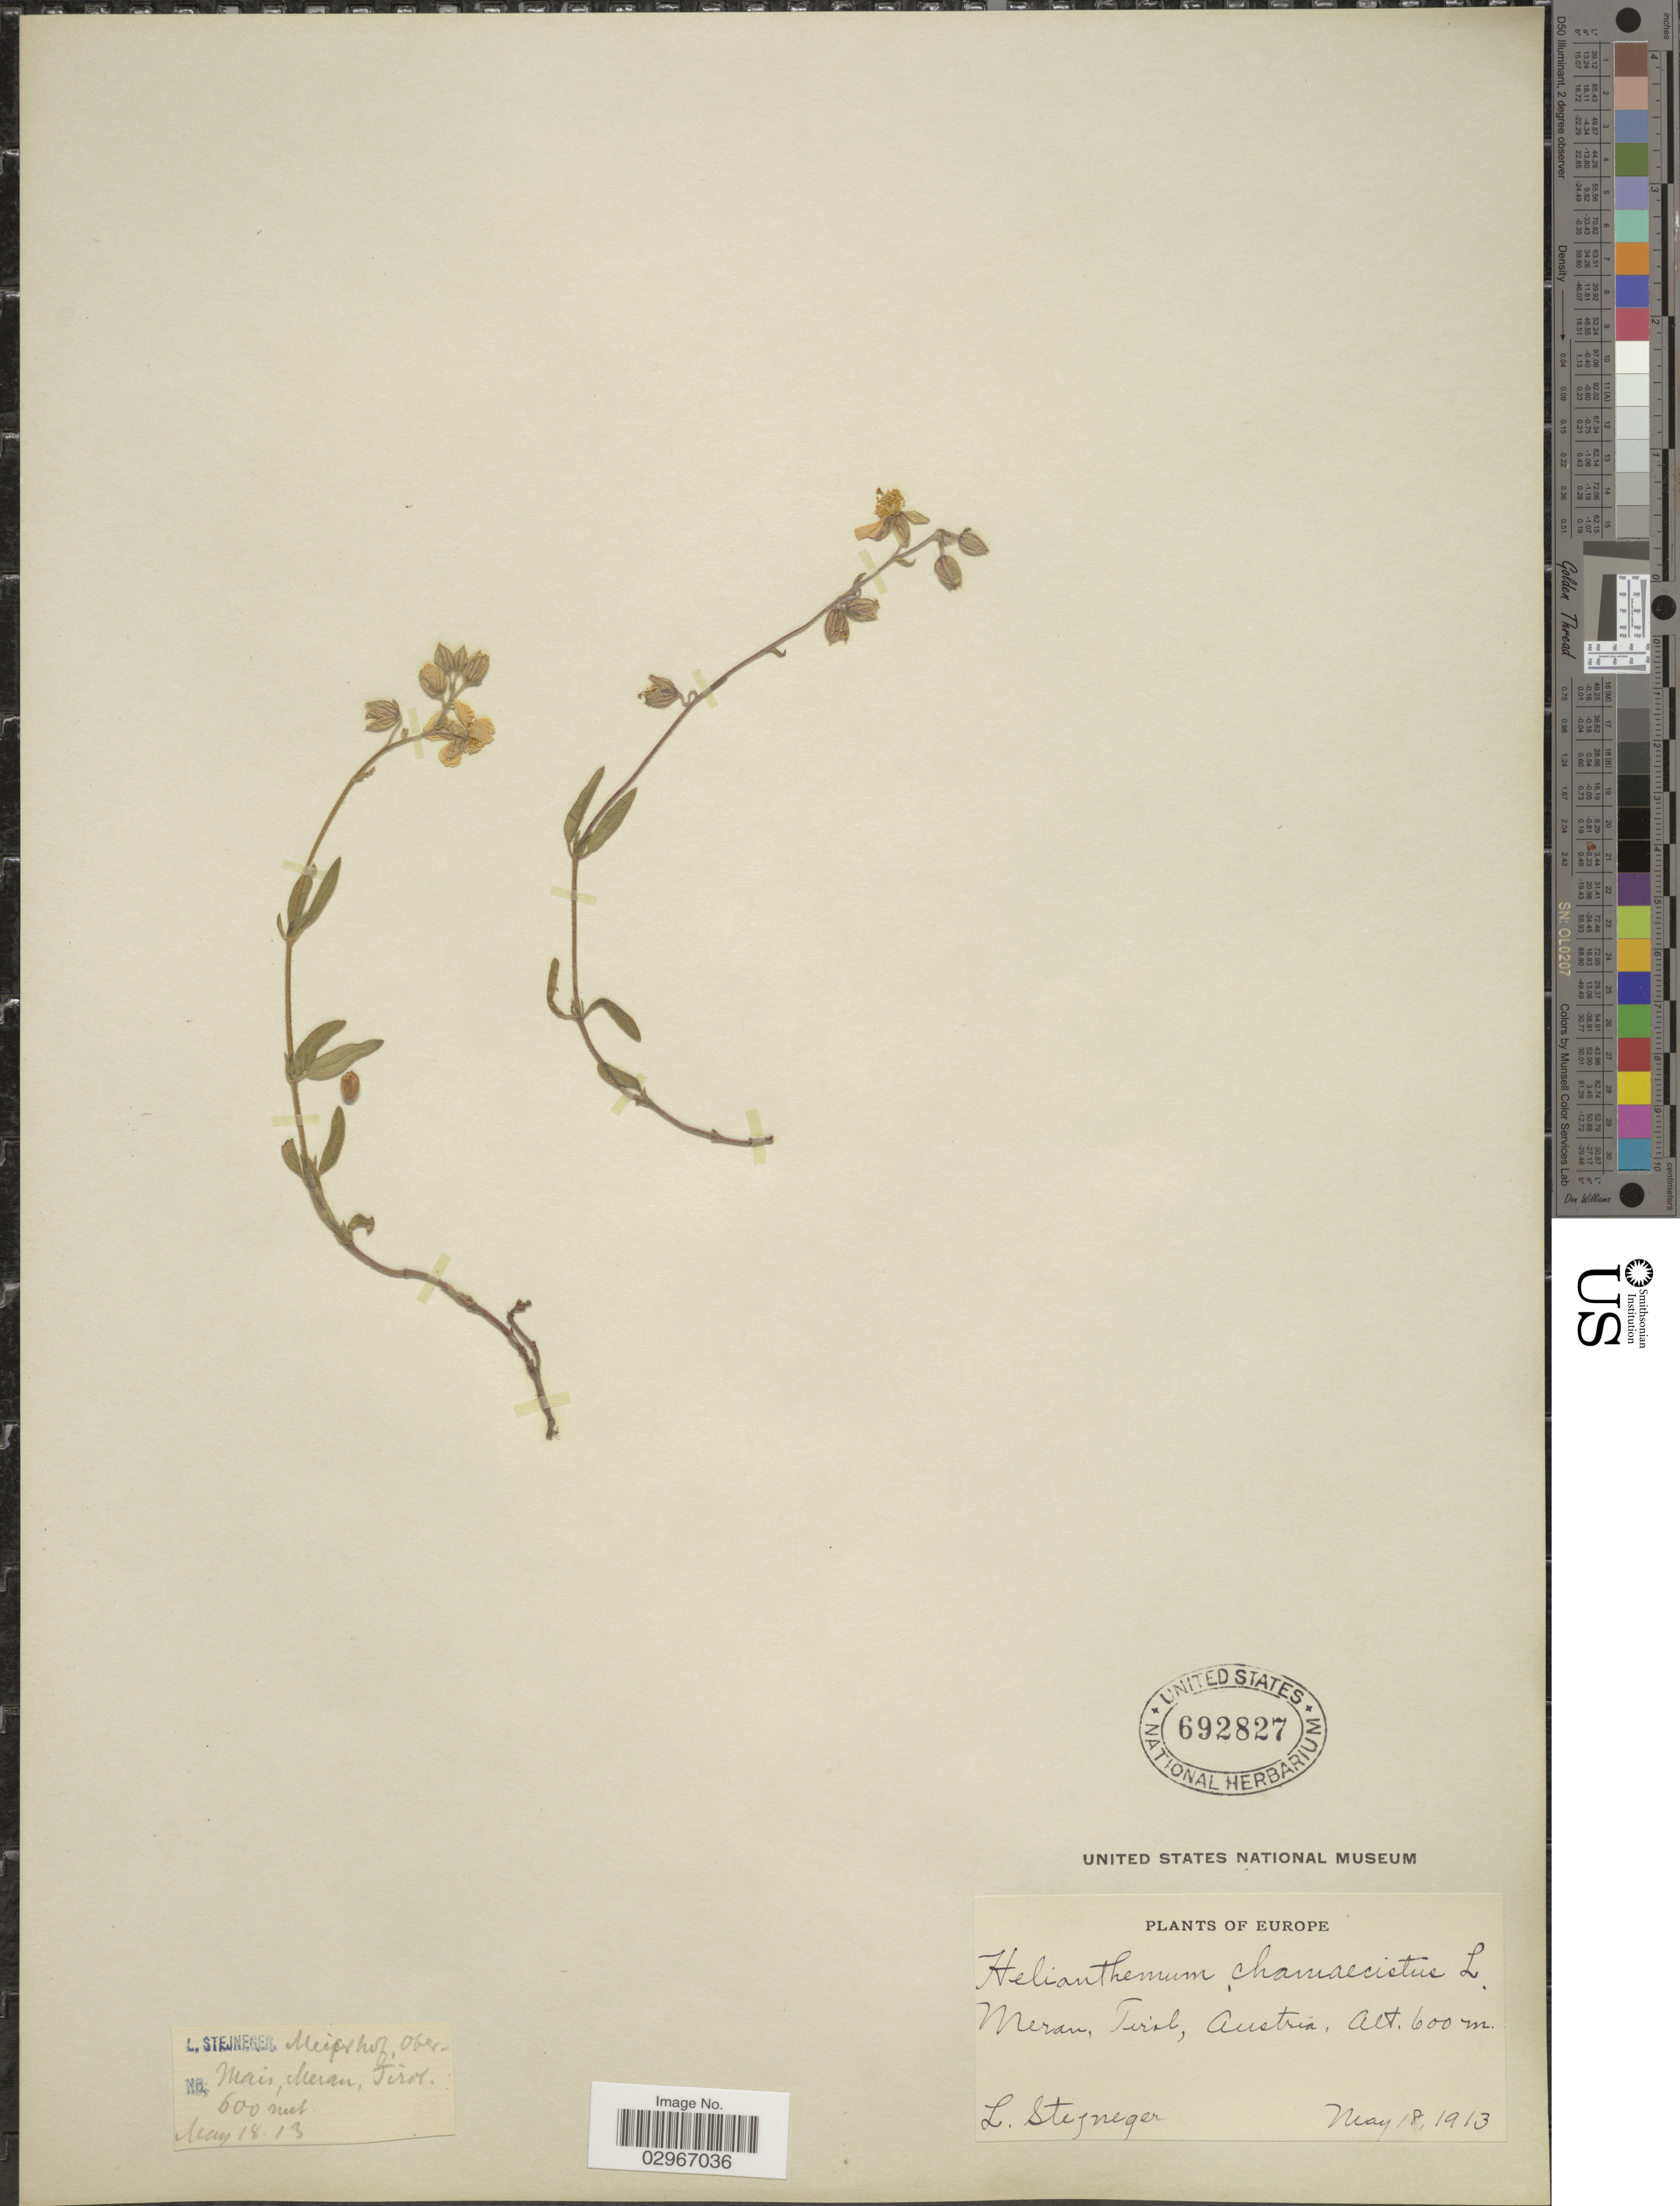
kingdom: Plantae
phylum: Tracheophyta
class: Magnoliopsida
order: Malvales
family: Cistaceae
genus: Helianthemum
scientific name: Helianthemum chamaecistus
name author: Mill.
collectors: L. Stegneger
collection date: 1913-05-18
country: Austria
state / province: Tirol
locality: Meran.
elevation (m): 600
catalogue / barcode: US 692827